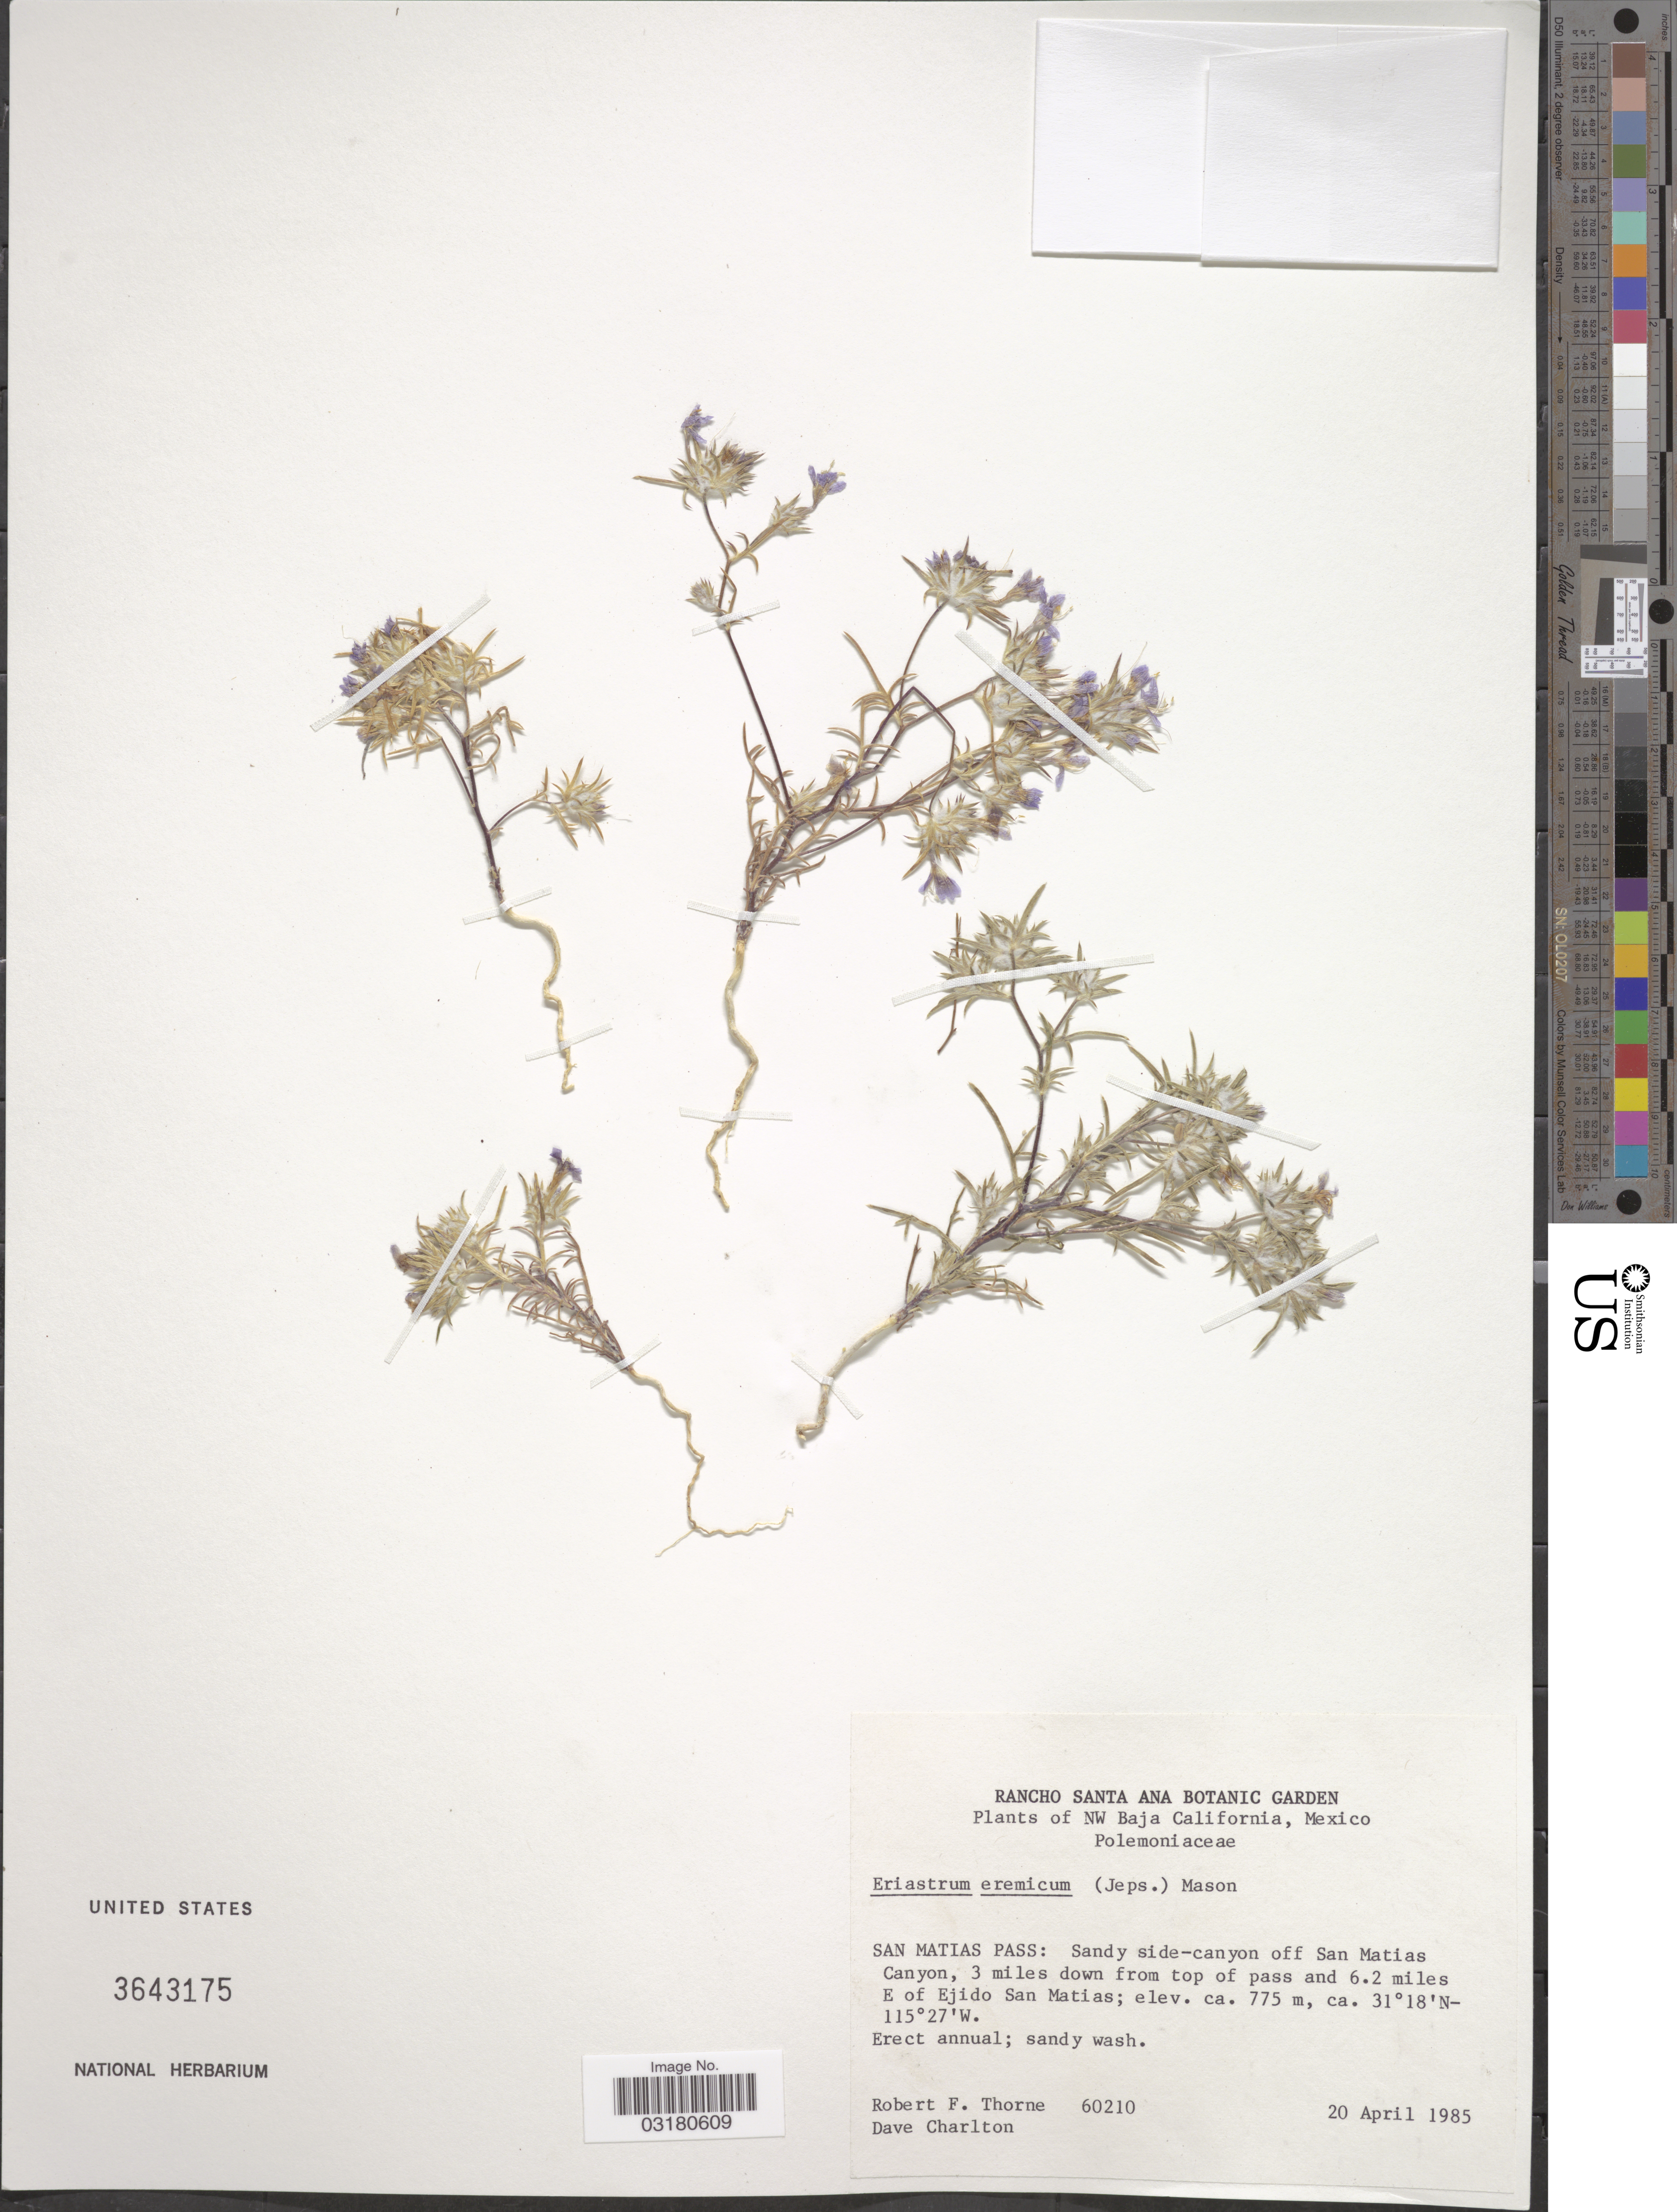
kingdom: Plantae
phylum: Tracheophyta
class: Magnoliopsida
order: Ericales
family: Polemoniaceae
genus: Eriastrum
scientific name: Eriastrum eremicum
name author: (Jeps.) H. Mason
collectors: R. F. Thorne & D. Charlton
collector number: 60210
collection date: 1985-04-20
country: Mexico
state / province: Baja California Norte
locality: NW Baja California. San Matias Pass: Sandy side-canyon off San Matias Canyon, 3 miles down from top of pass and 6.2 miles E of Ejido San Matias.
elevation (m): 775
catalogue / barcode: US 3643175